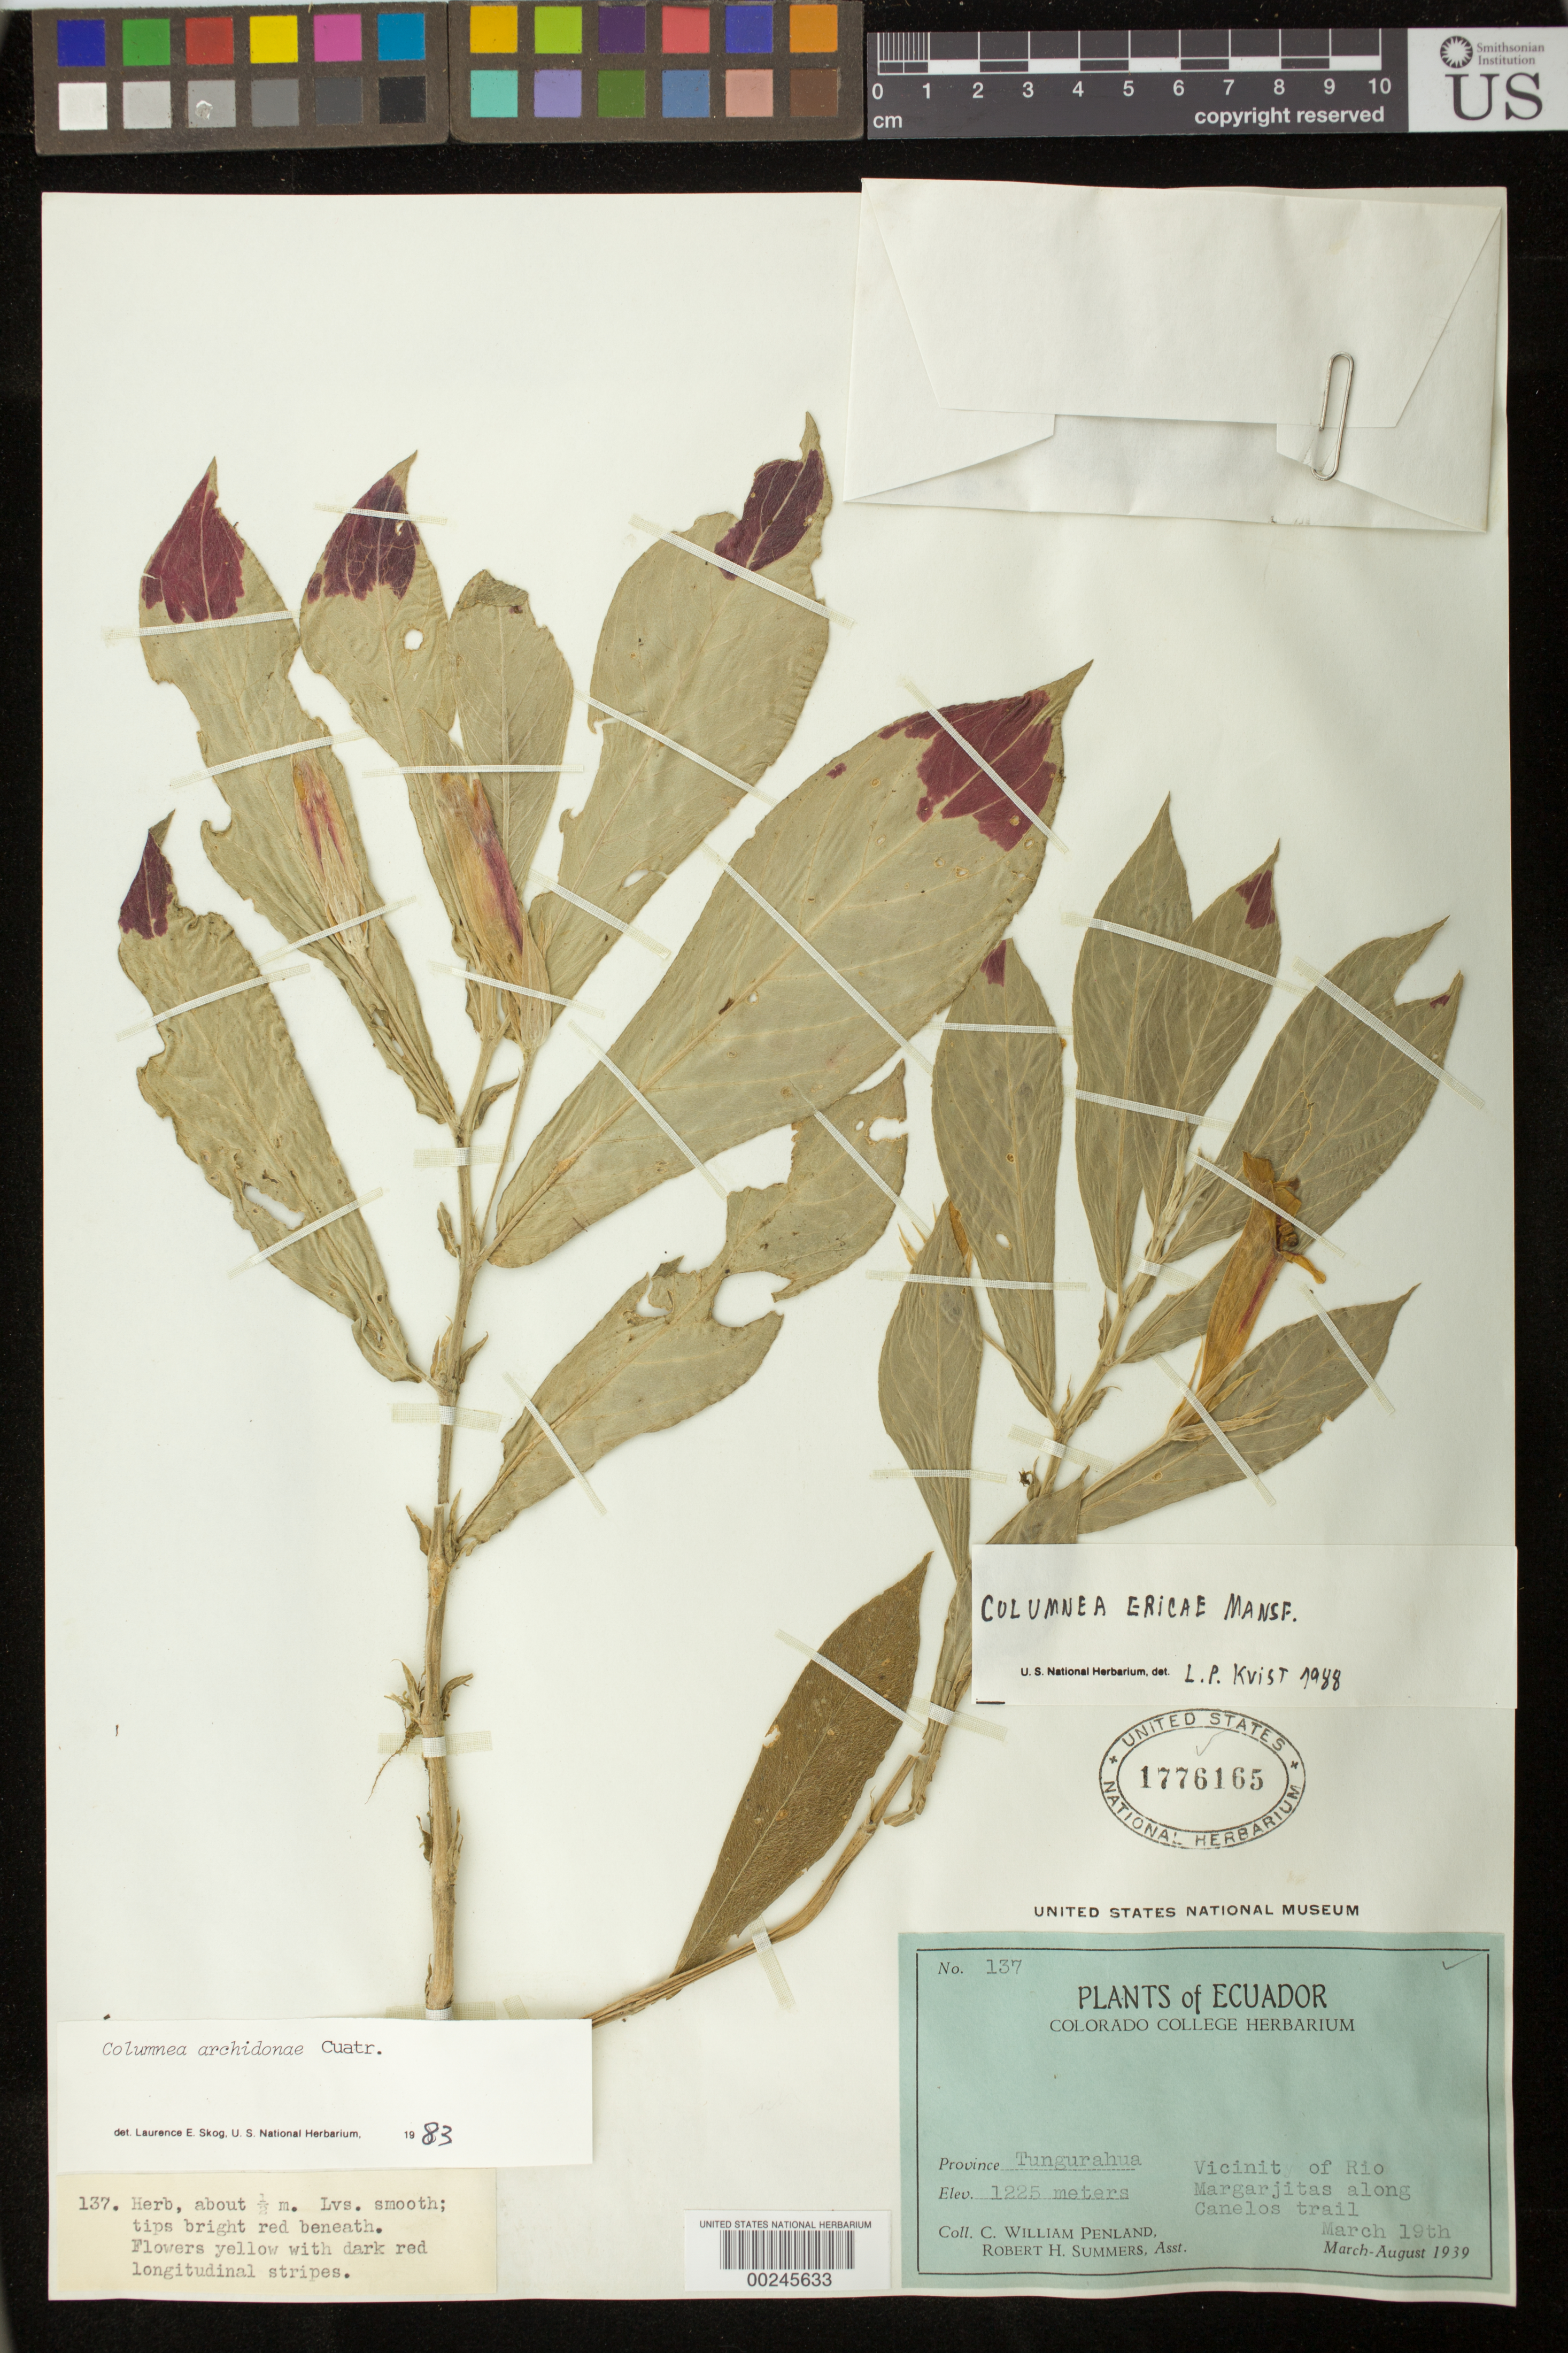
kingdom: Plantae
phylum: Tracheophyta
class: Magnoliopsida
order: Lamiales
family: Gesneriaceae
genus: Columnea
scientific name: Columnea ericae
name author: Mansf.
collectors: C. W. Penland & R. Summers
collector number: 137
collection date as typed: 19 Mar 1939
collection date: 1939-03-19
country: Ecuador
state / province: Tungurahua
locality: Vicinity of Rio Margarjitas along Canelos trail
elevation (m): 1225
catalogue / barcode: US 1776165